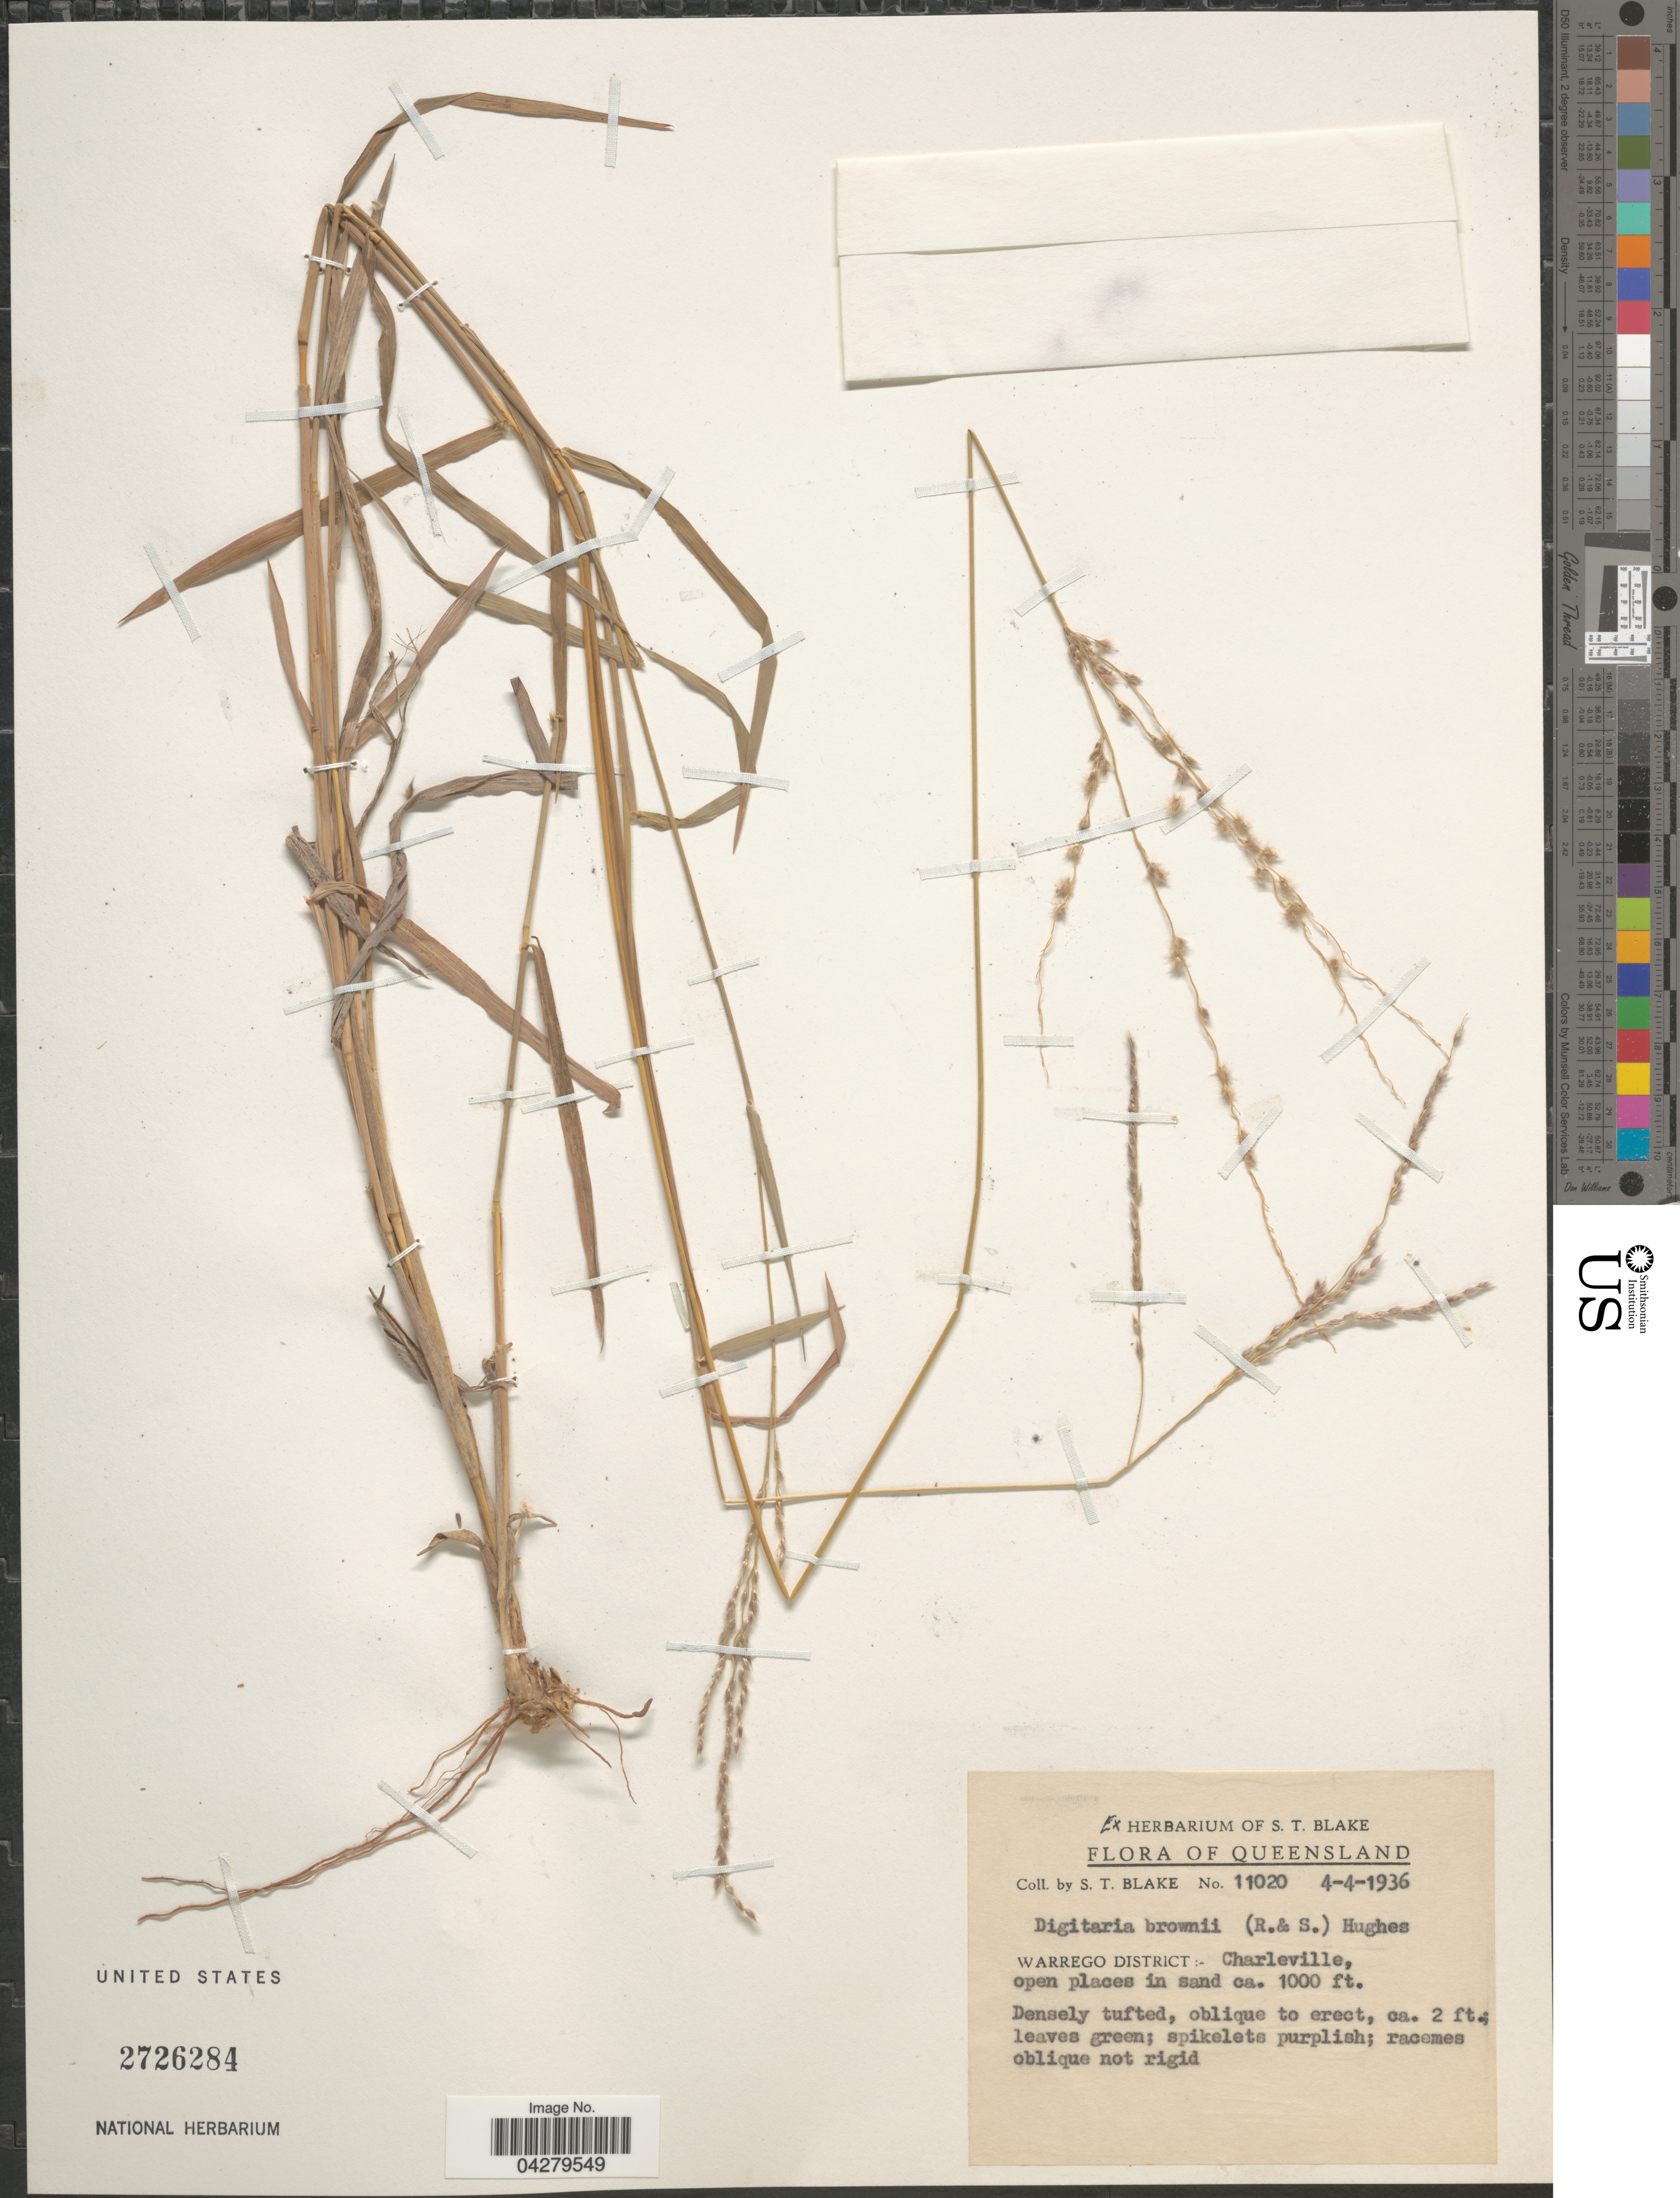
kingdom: Plantae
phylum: Tracheophyta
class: Liliopsida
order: Poales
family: Poaceae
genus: Digitaria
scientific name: Digitaria brownii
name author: (Roem. & Schult.) Hughes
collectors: S. T. Blake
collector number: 11020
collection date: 1936-04-04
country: Australia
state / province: Queensland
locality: Warrego District: - Charleville.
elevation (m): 305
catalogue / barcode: US 2726284